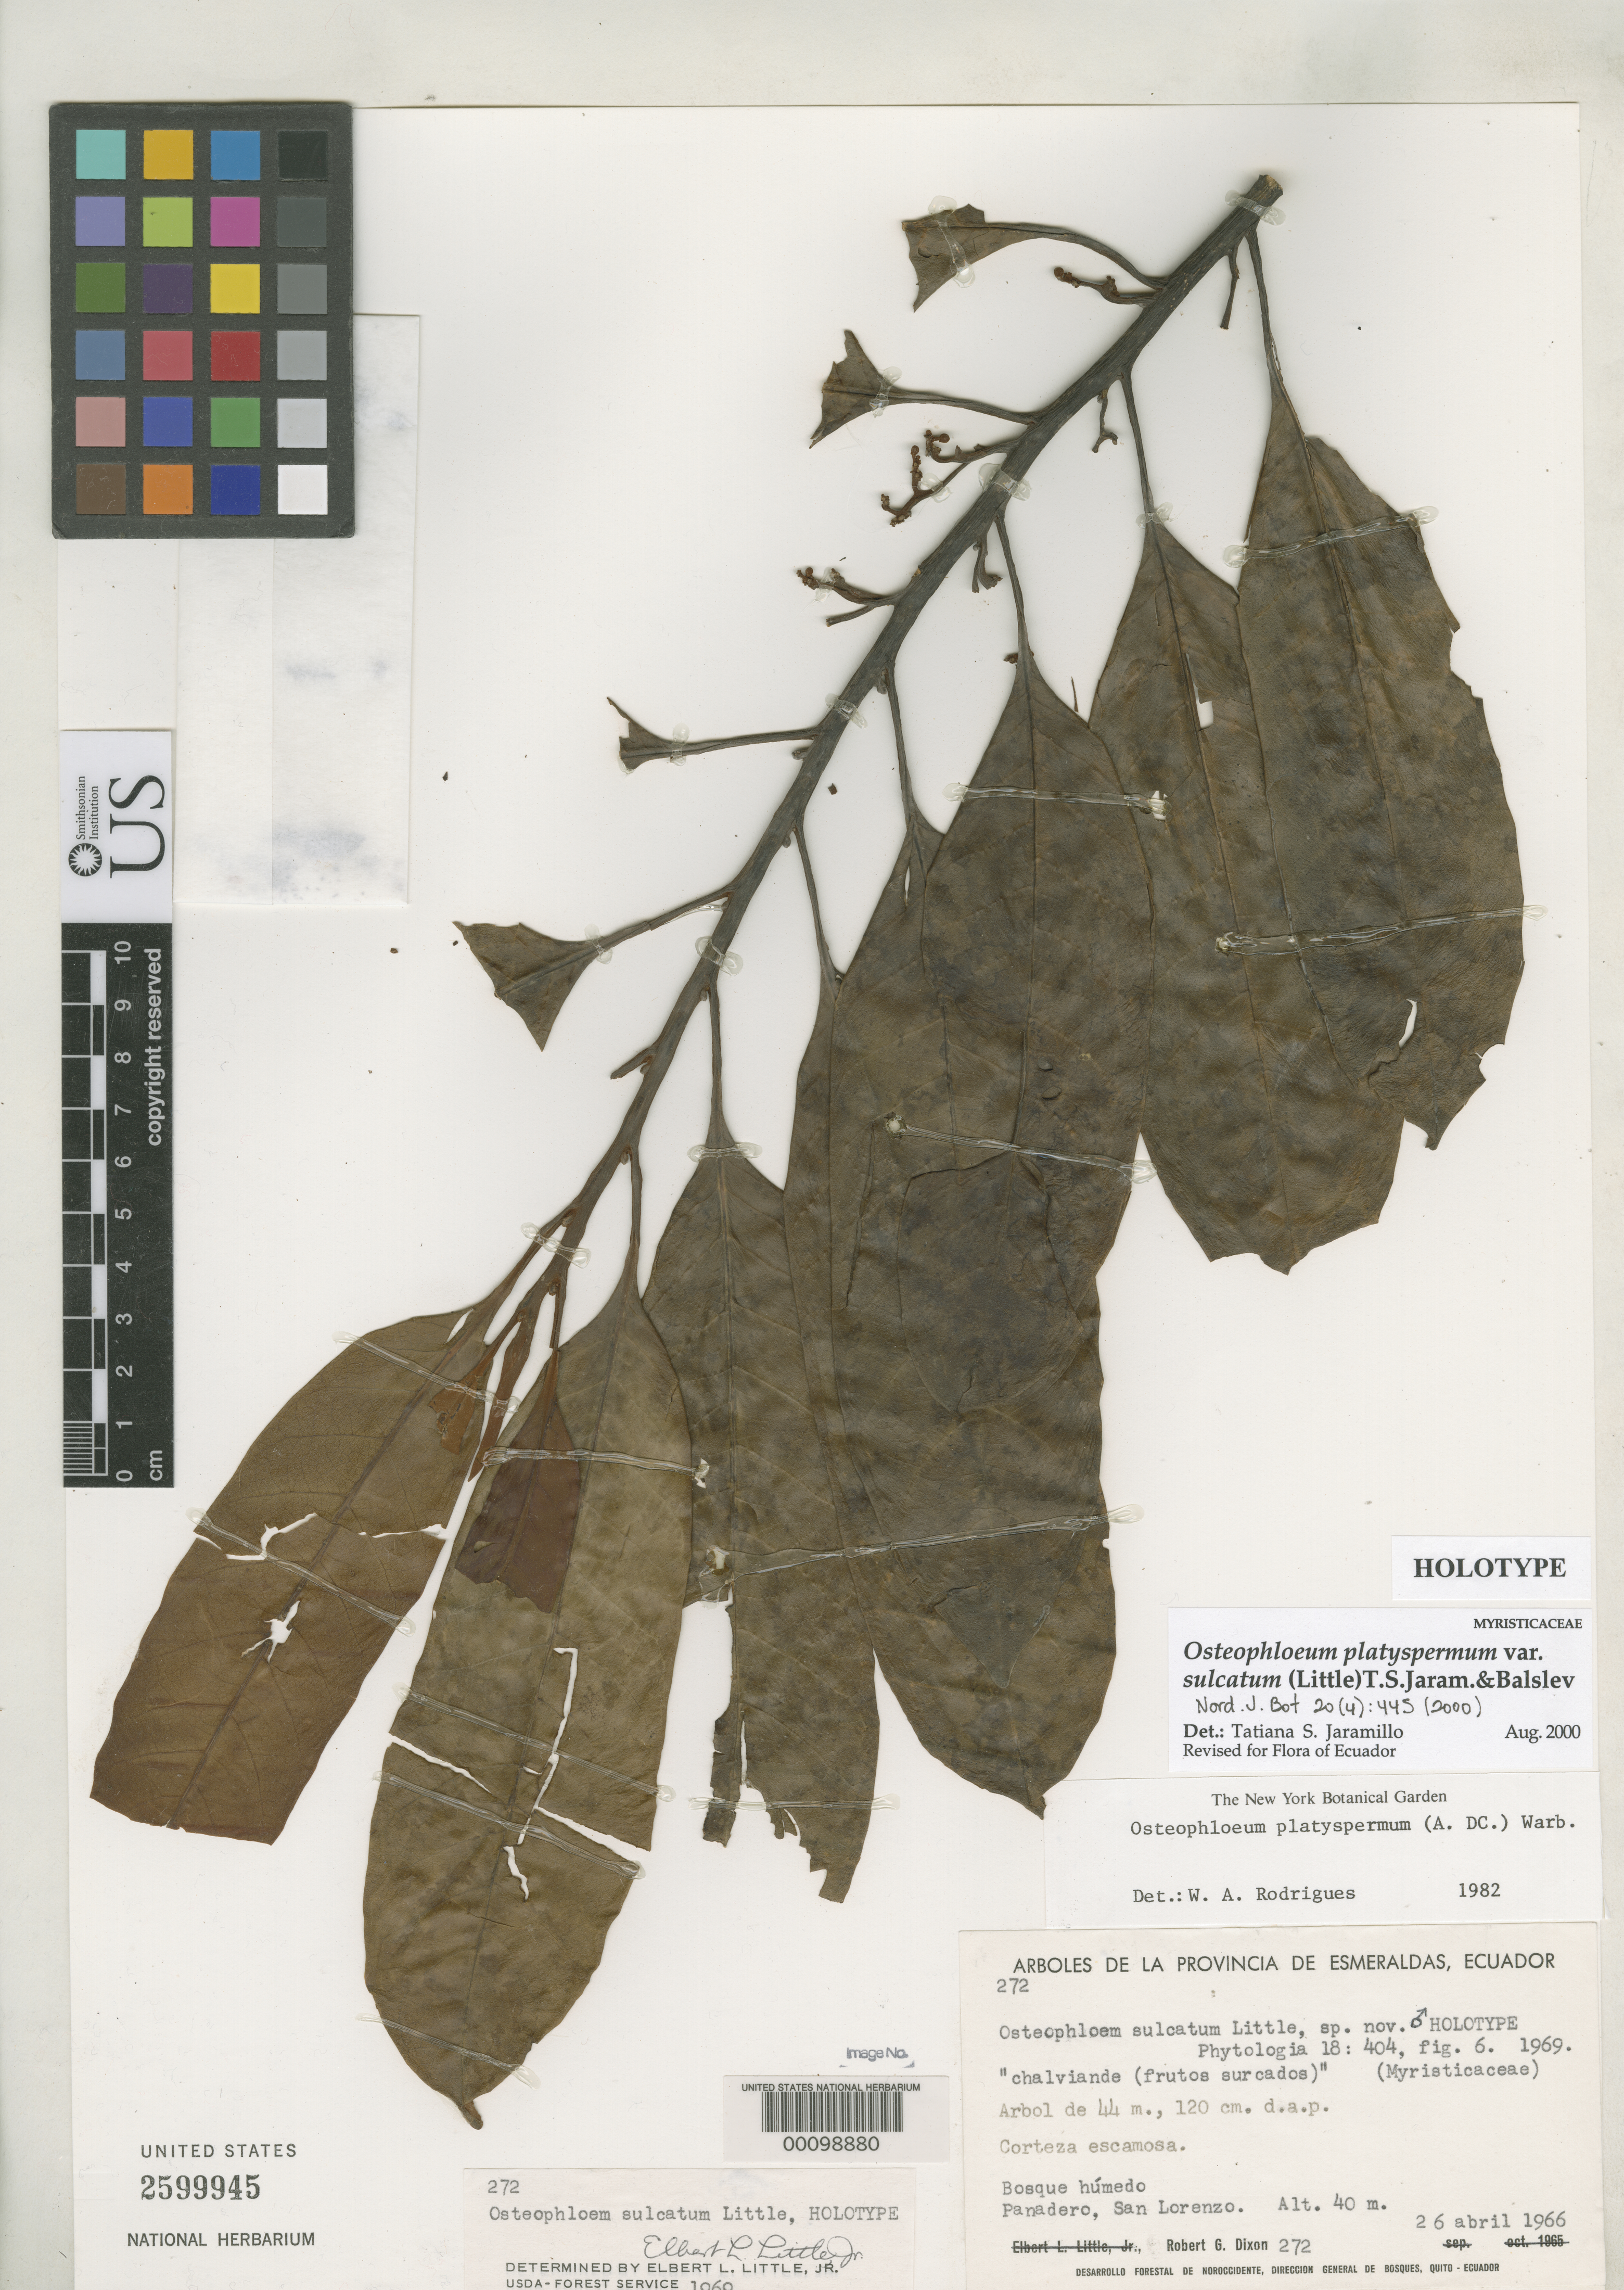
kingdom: Plantae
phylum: Tracheophyta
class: Magnoliopsida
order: Magnoliales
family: Myristicaceae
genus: Osteophloeum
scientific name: Osteophloeum sulcatum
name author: Little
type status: Holotype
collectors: R. G. Dixon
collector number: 272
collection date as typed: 26 Apr 1966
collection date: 1966-04-26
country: Ecuador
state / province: Esmeraldas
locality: Panadero, San Lorenzo.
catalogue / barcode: US 2599945